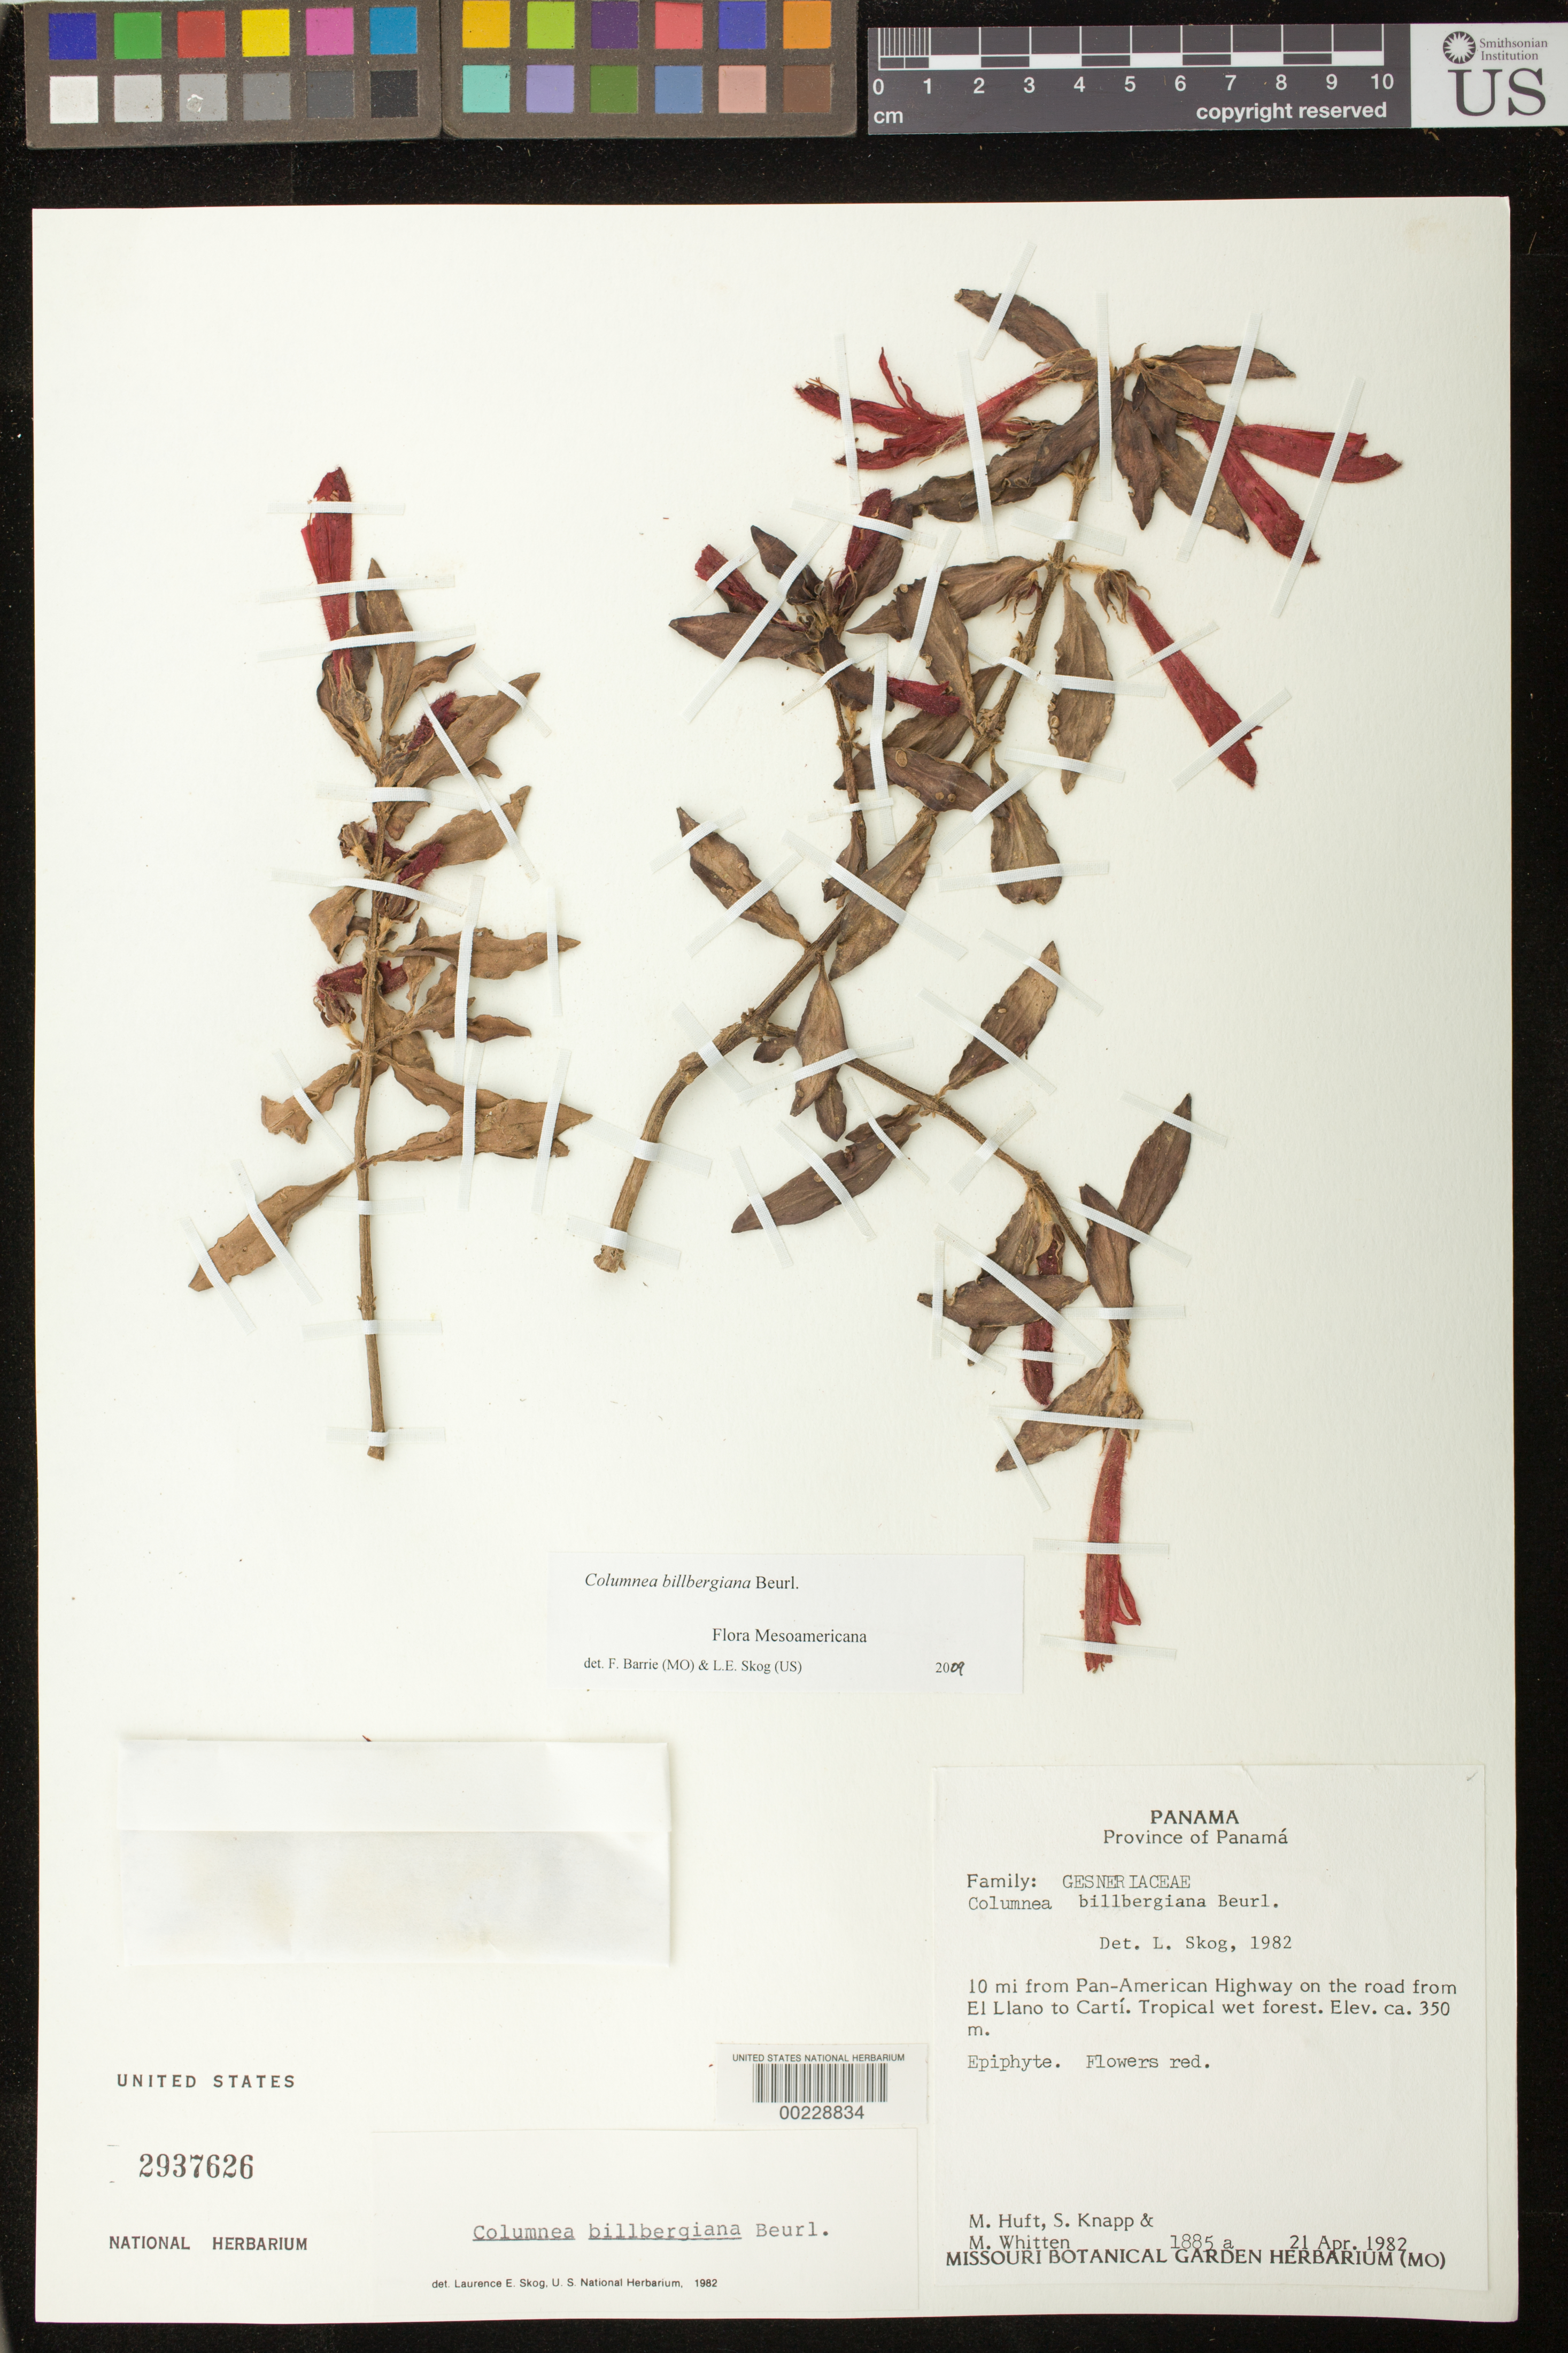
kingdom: Plantae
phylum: Tracheophyta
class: Magnoliopsida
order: Lamiales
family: Gesneriaceae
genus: Columnea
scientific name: Columnea billbergiana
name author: Beurl.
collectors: M. J. Huft, S. Knapp & M. Whitten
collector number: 1885 A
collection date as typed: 21 Apr 1982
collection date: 1982-04-21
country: Panama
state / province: Panamá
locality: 10 mi from Pan-American highway on the road from El Llano to Carti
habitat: Tropical wet forest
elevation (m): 350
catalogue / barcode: US 2937626